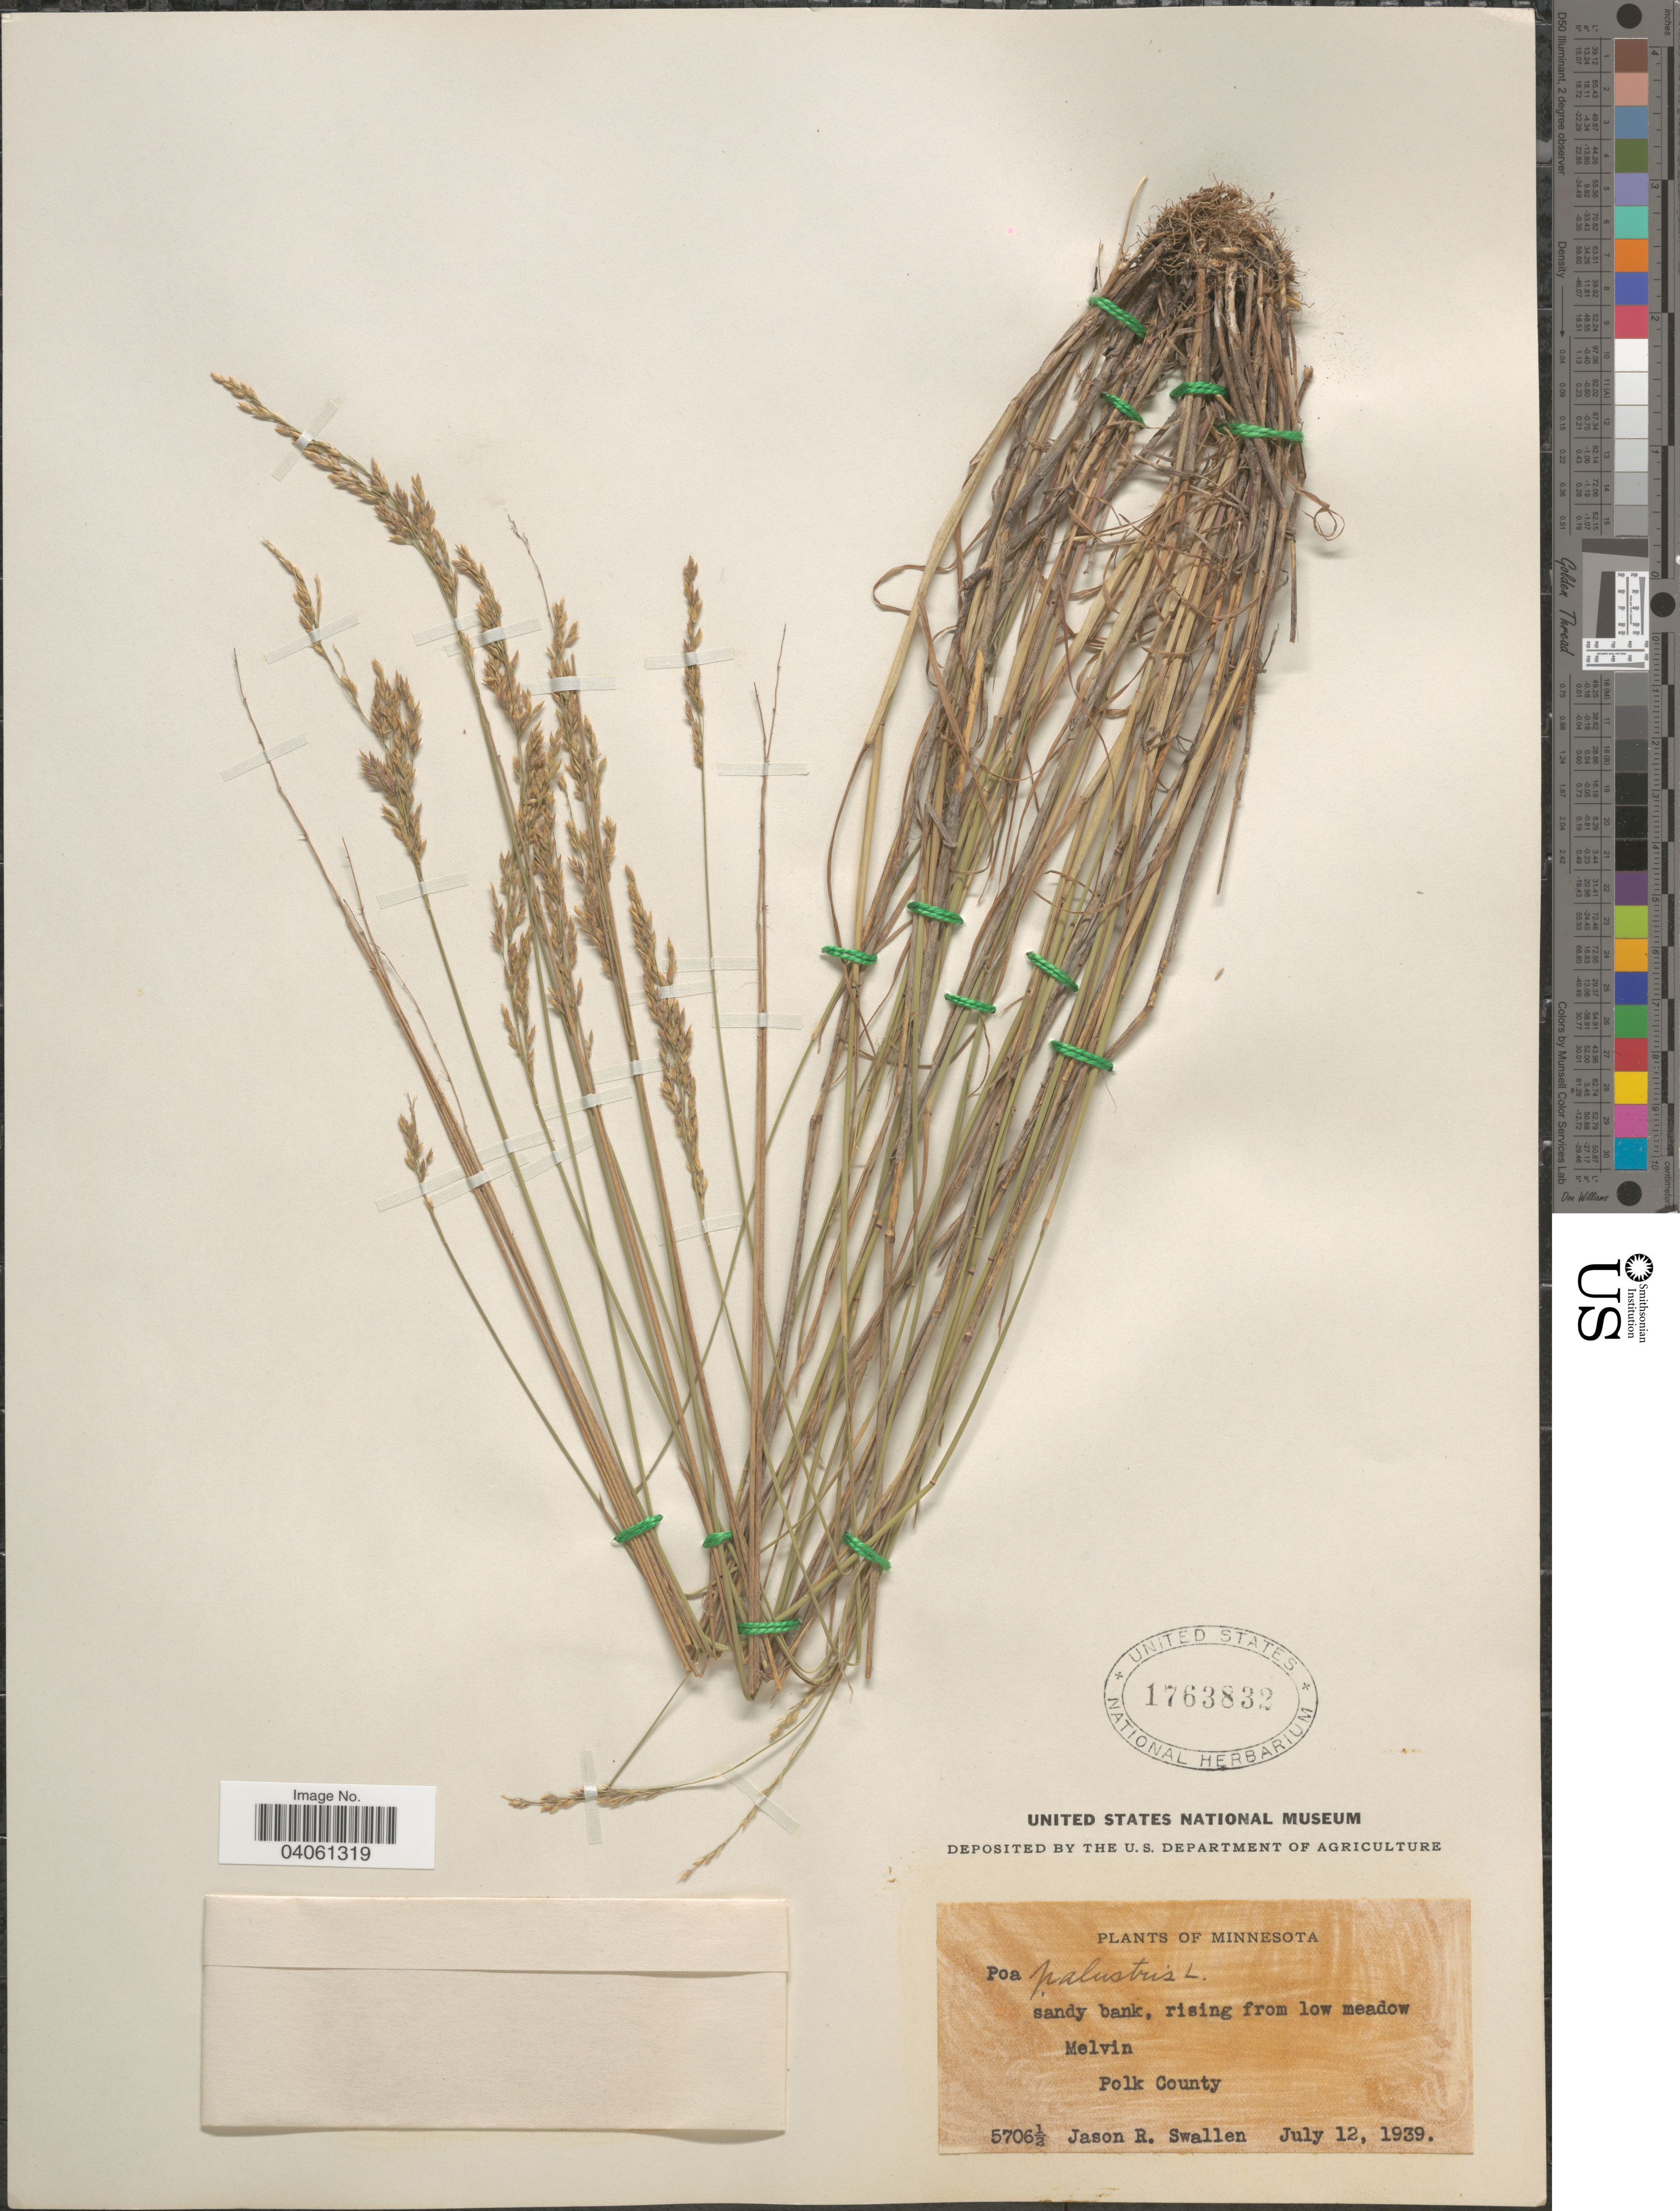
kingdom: Plantae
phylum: Tracheophyta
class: Liliopsida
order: Poales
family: Poaceae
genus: Poa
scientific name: Poa palustris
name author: L.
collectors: J. R. Swallen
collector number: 5706½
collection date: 1939-07-12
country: United States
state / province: Minnesota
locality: Sandy bank, rising from low meadowm Melvin. Polk County.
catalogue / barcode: US 1763832